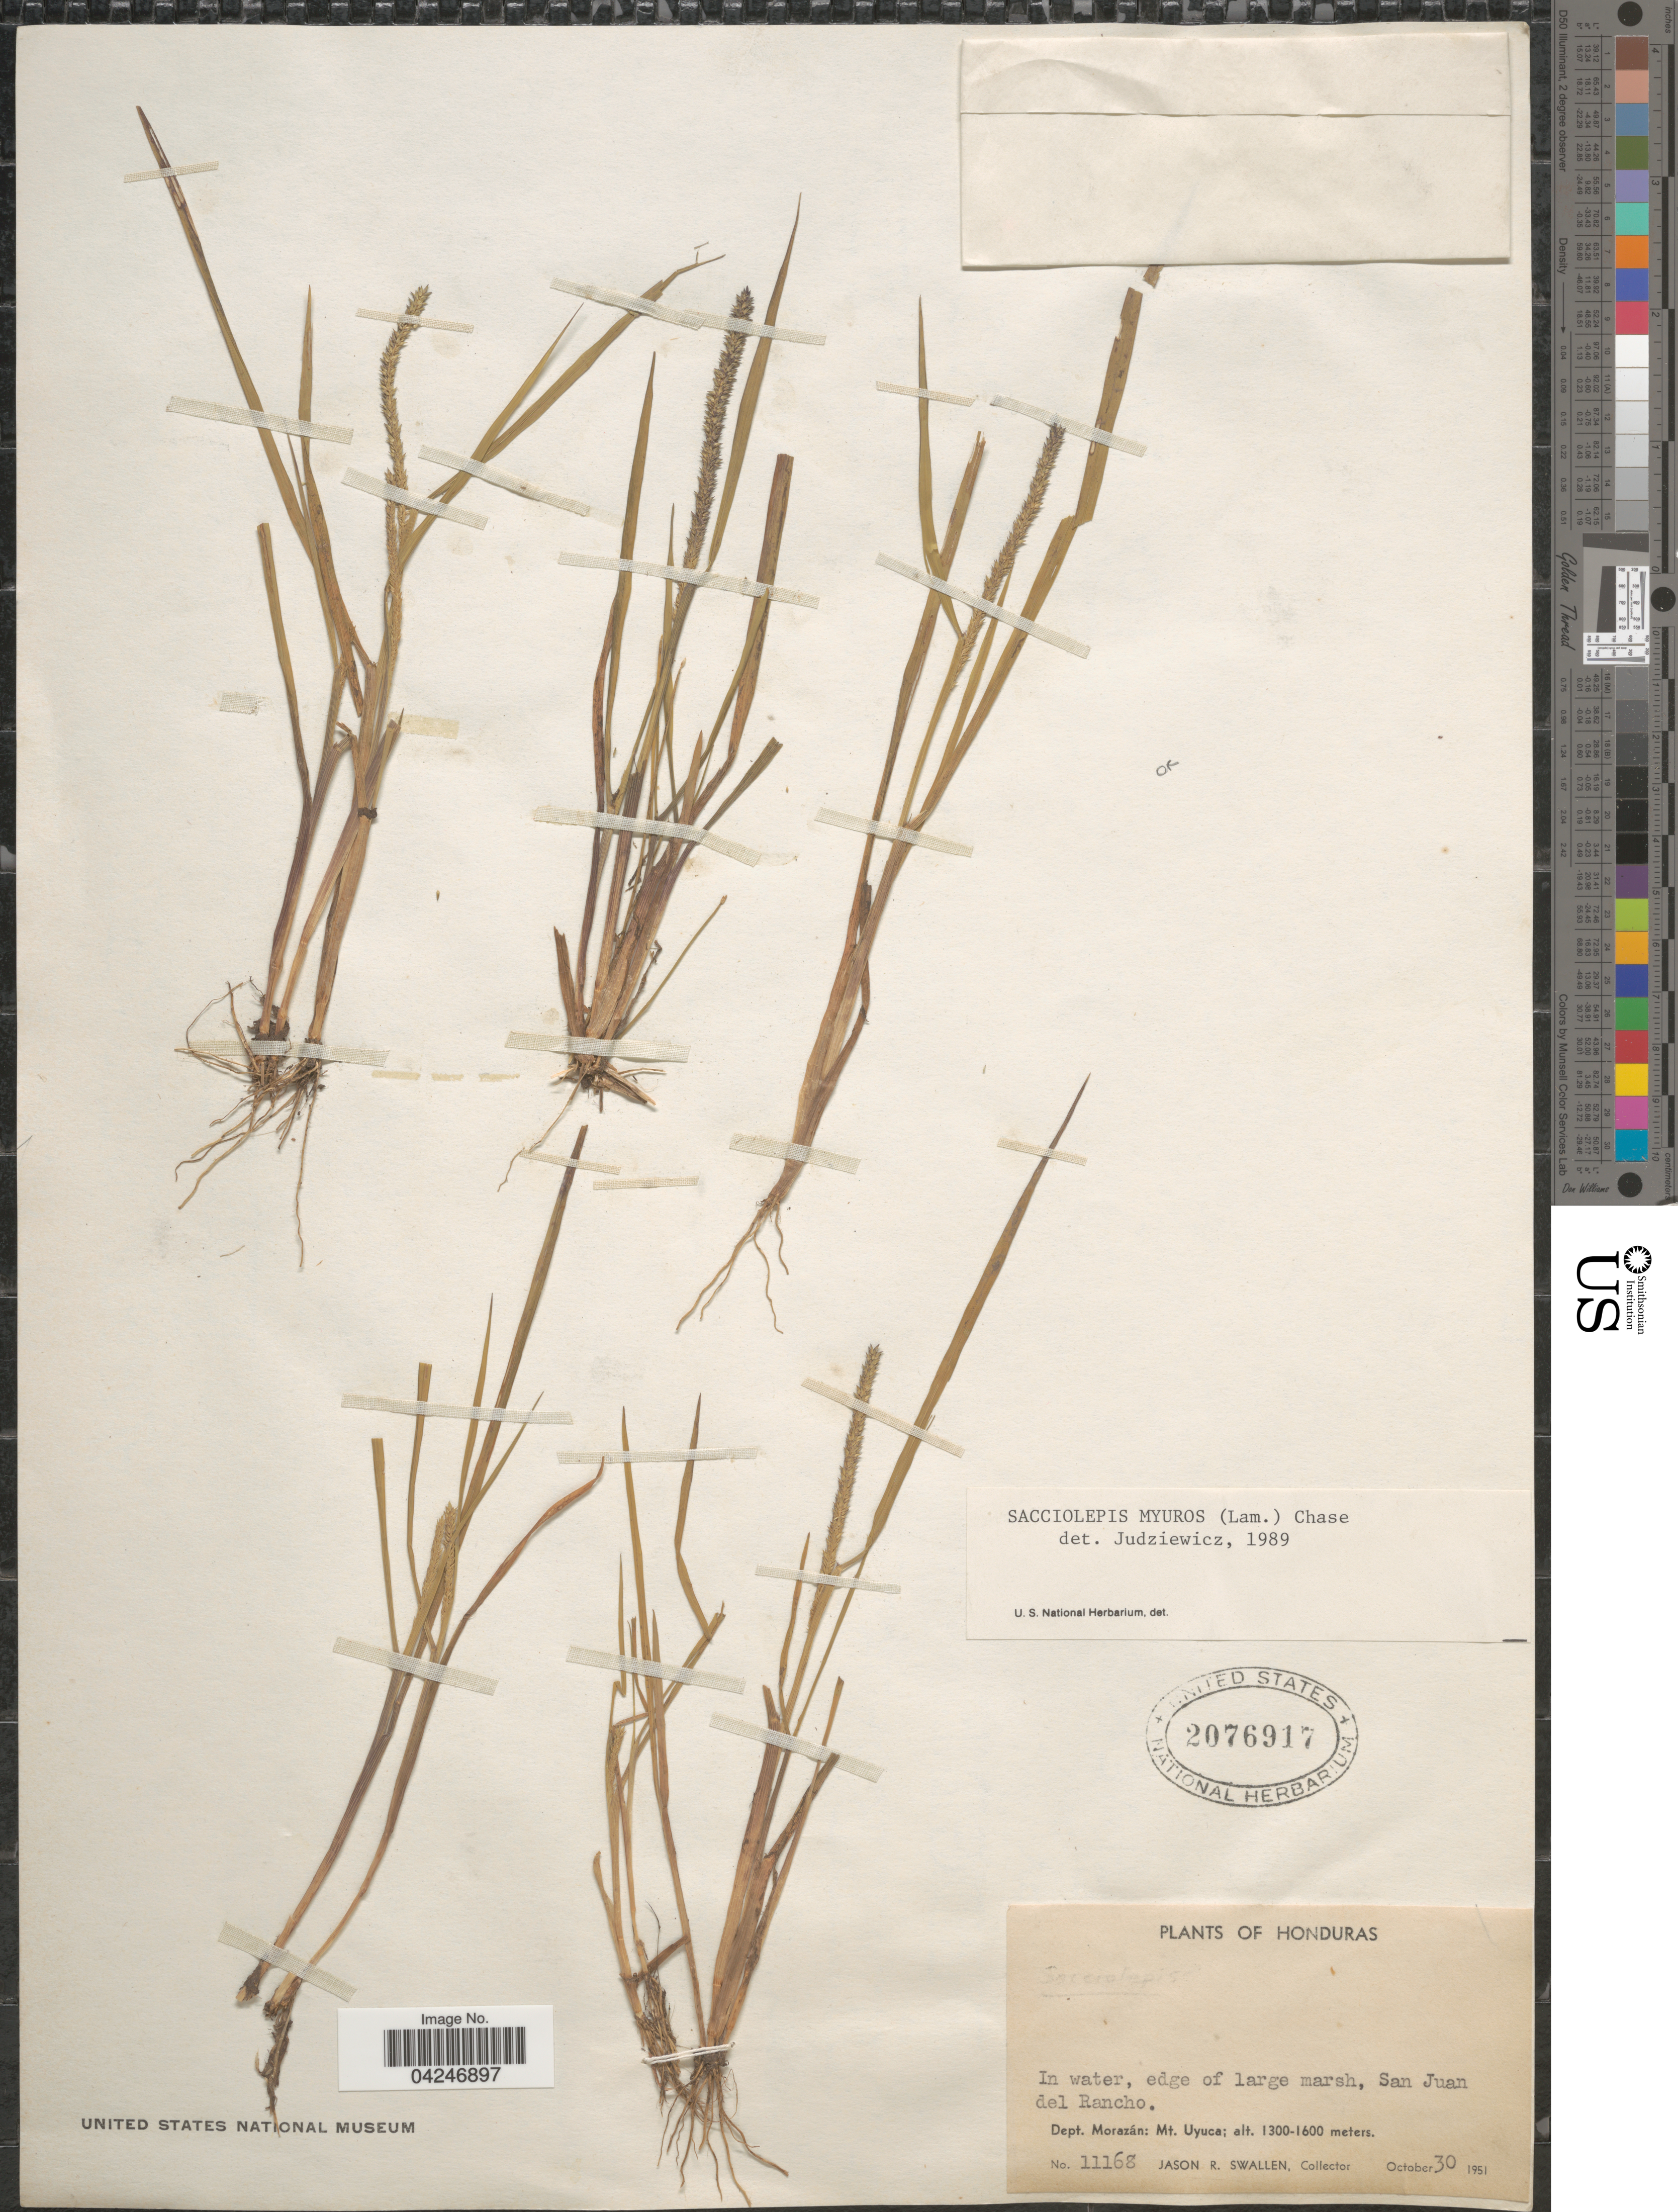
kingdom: Plantae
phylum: Tracheophyta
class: Liliopsida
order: Poales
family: Poaceae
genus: Sacciolepis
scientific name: Sacciolepis myuros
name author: (Lam.) Chase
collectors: J. R. Swallen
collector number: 11168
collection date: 1951-10-30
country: Honduras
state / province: Fco. Morazán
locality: In water, edge of large marsh, San Juandel Rancho. Dept. Morazán: Mt. Uyuca.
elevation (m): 1300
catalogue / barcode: US 2076917